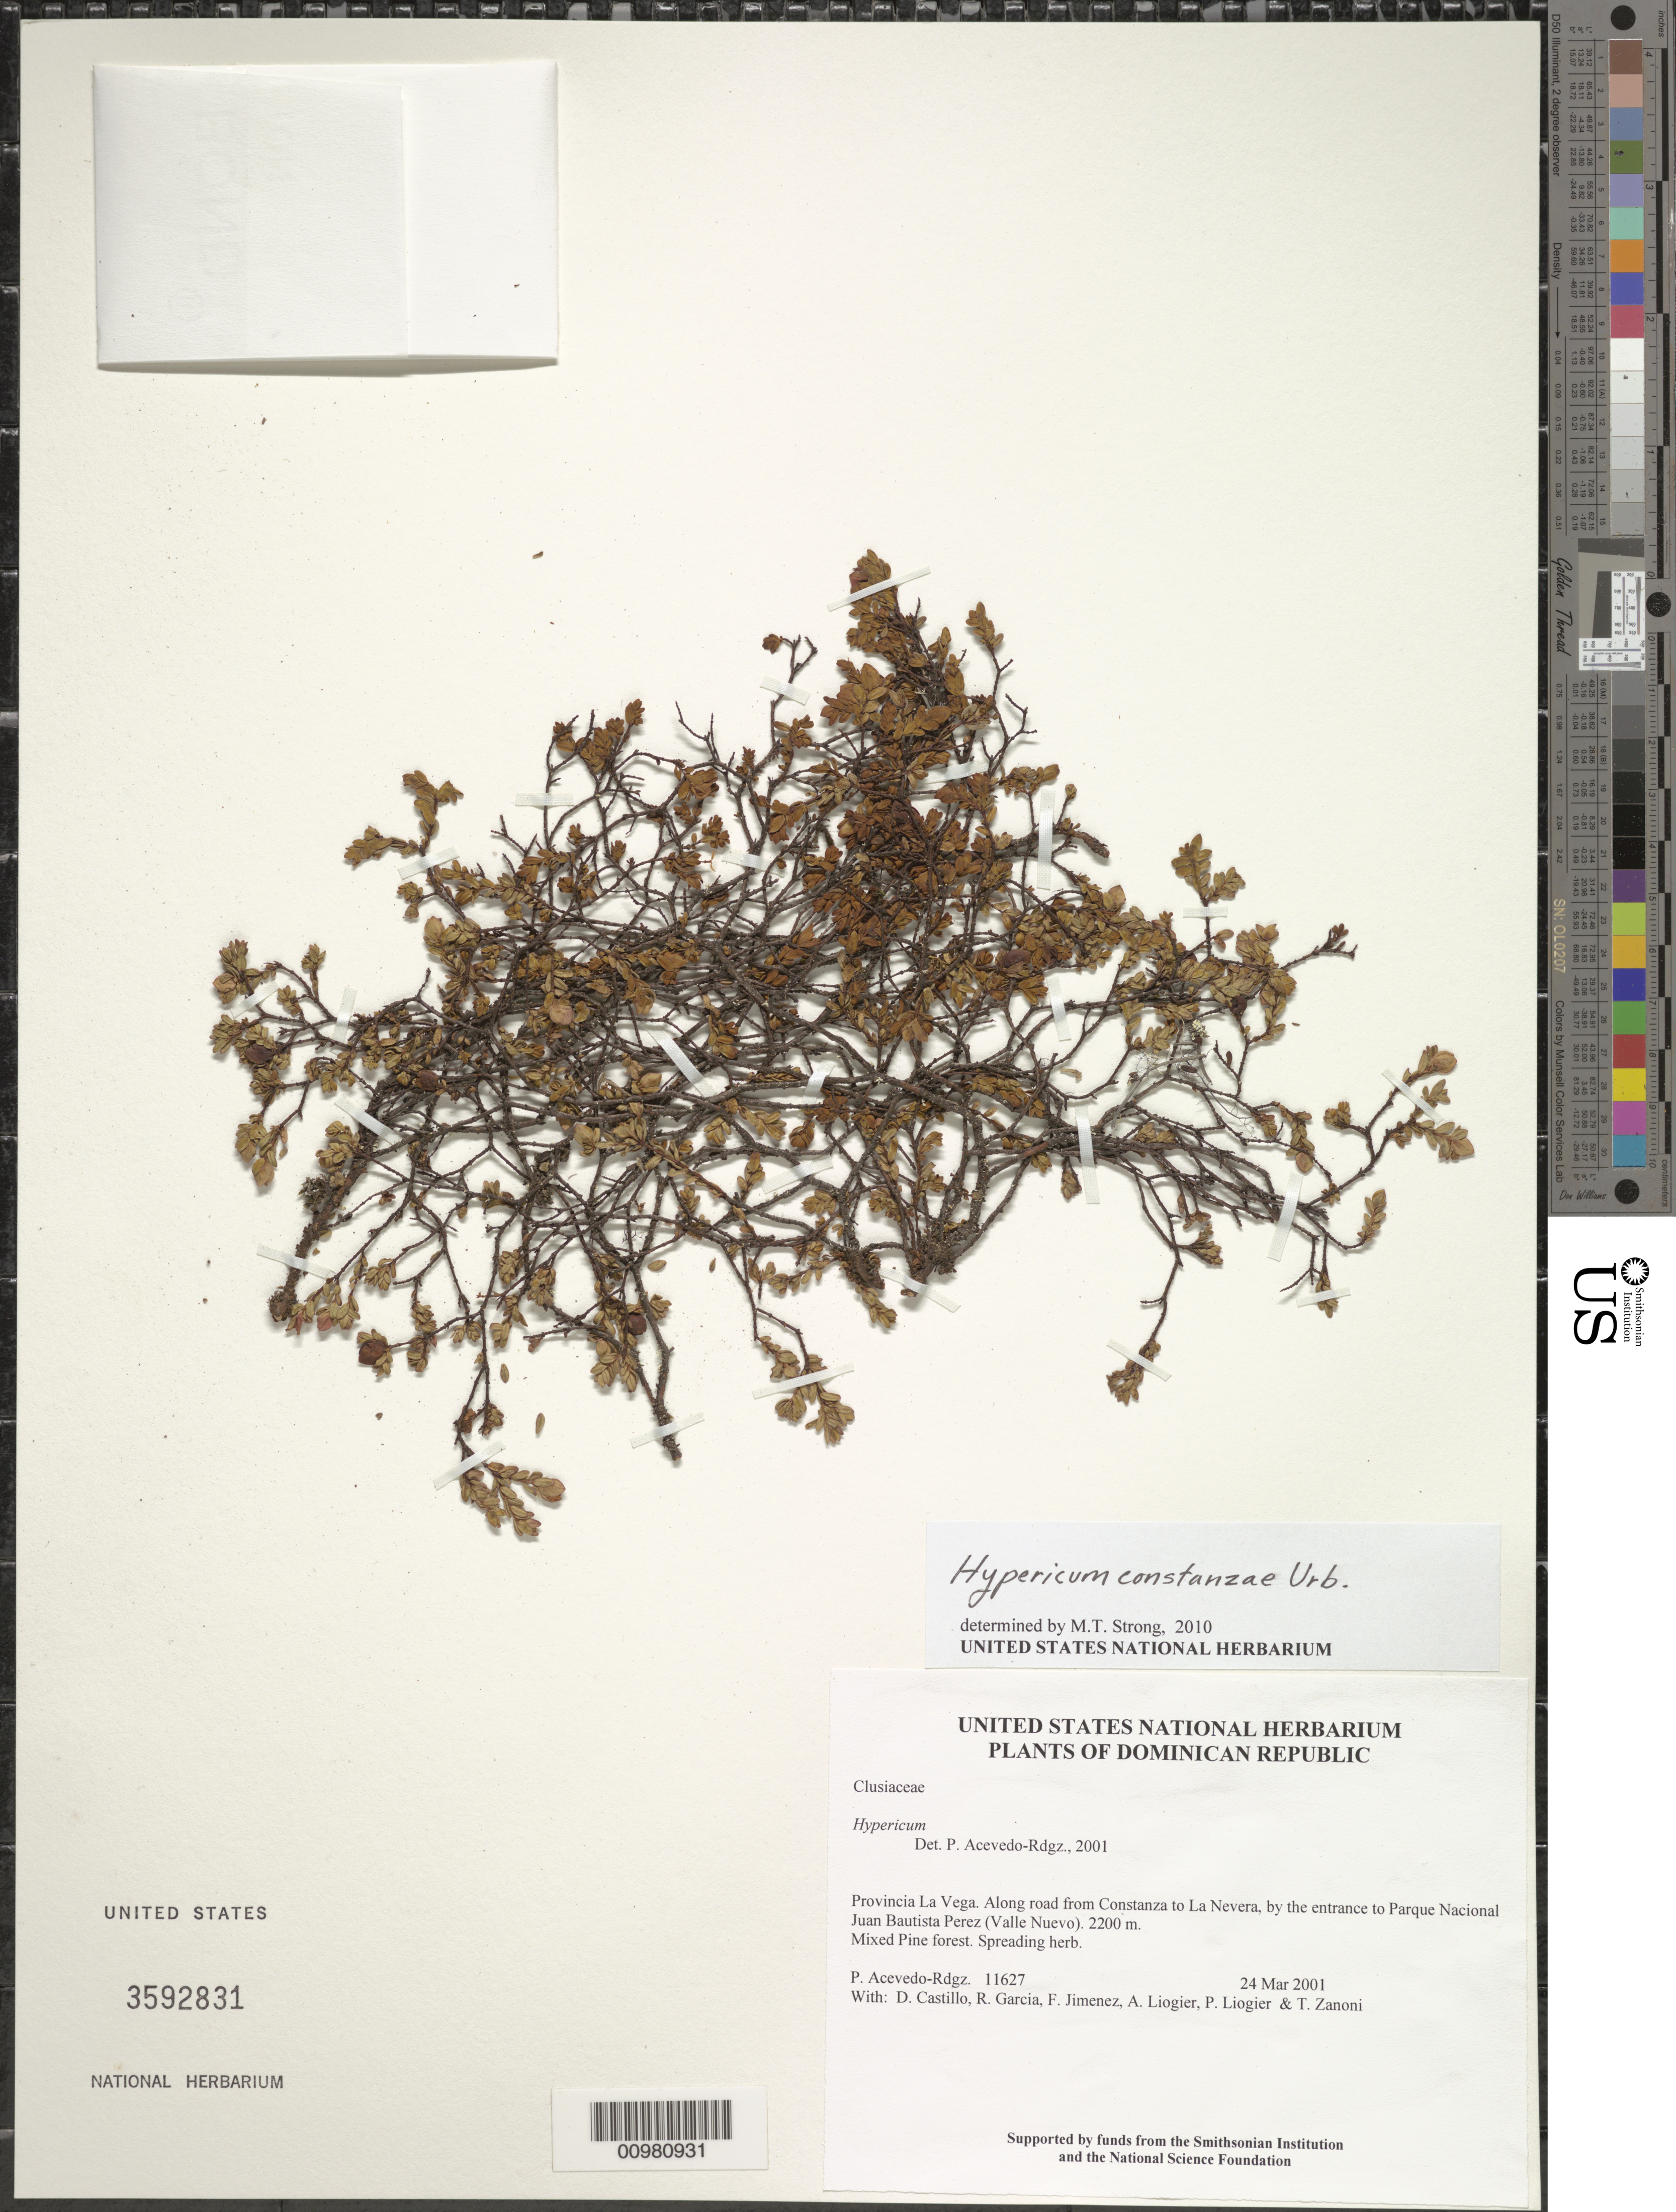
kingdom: Plantae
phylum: Tracheophyta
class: Magnoliopsida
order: Malpighiales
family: Hypericaceae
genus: Hypericum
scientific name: Hypericum constanzae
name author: Urb.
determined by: Strong, M. T., (US), Smithsonian Institution - National Museum of Natural History (UNITED STATES)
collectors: P. Acevedo-Rodr., D. Castillo, R. G. García, F. Jimenez, A. H. Liogier, M. P. Liogier & T. A. Zanoni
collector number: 11627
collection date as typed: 24 Mar 2001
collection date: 2001-03-24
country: Dominican Republic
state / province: La Vega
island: Hispaniola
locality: Provincia La Vega. Along road from Constanza to La Nevera, by the entrance to Parque Nacional Juan Bautista Perez (Valle Nuevo).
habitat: Mixed Pine forest.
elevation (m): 2200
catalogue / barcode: US 3592831